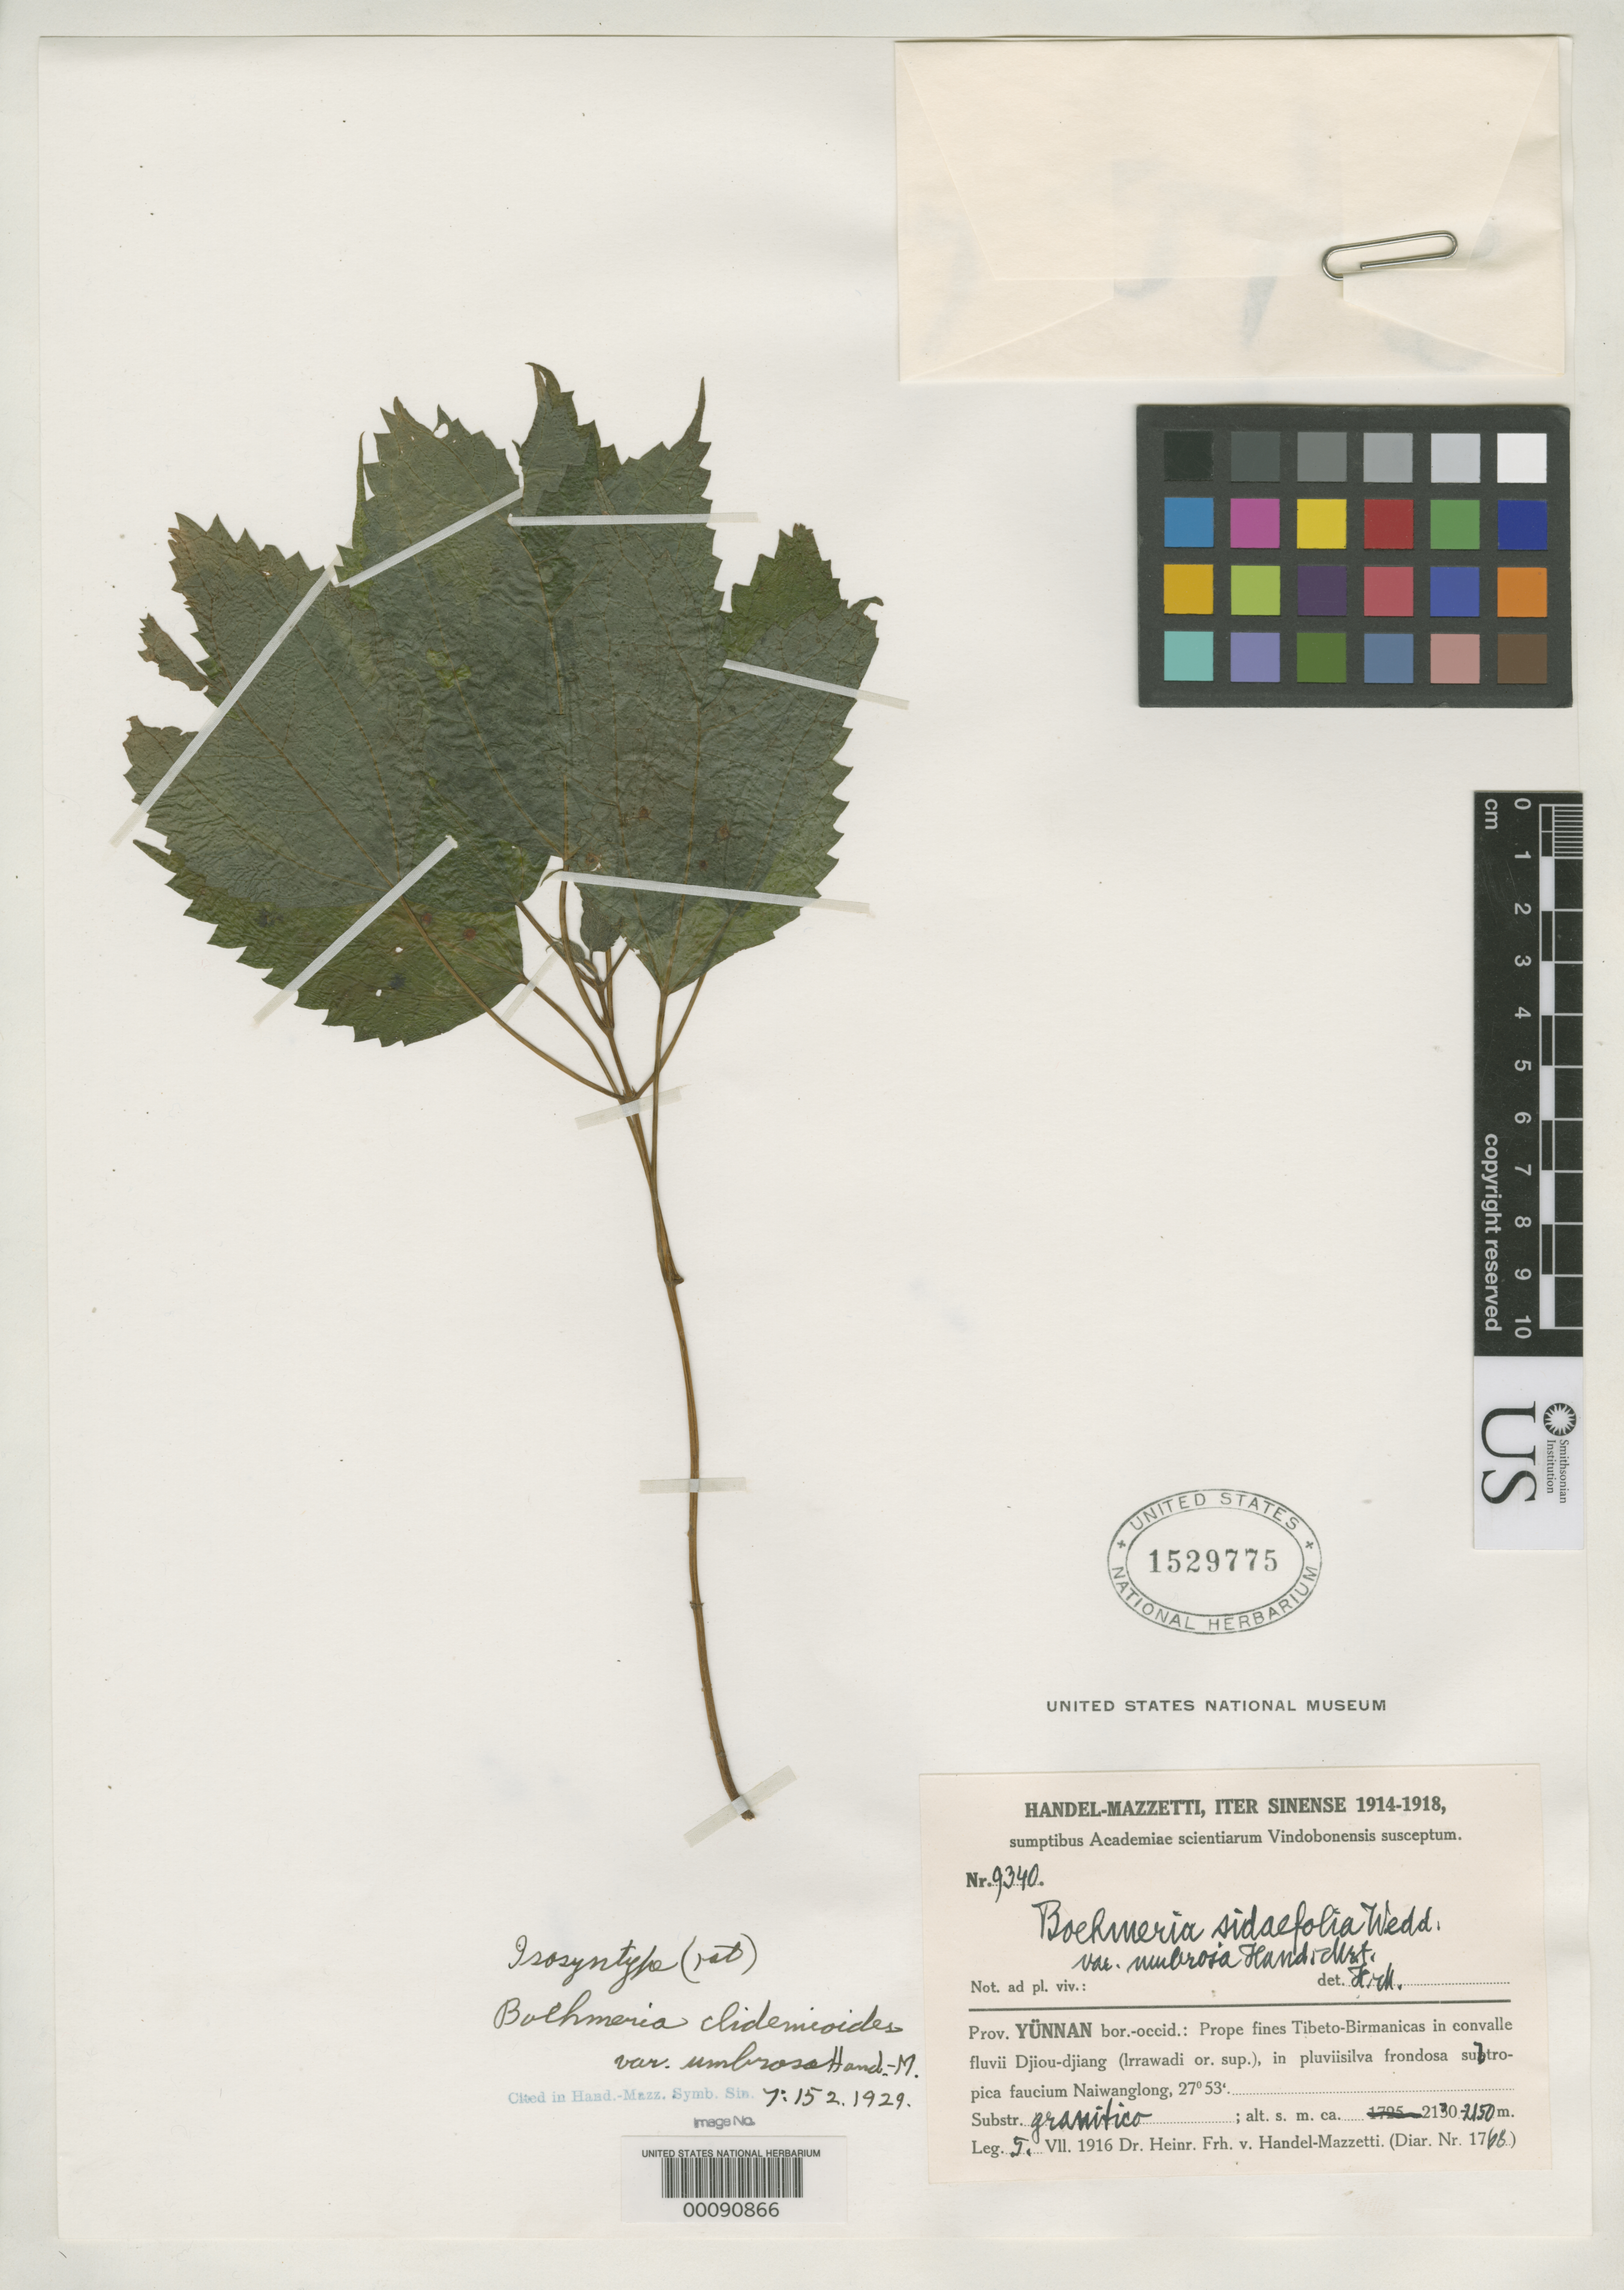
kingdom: Plantae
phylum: Tracheophyta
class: Magnoliopsida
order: Rosales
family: Urticaceae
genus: Boehmeria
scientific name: Boehmeria clidemioides var. umbrosa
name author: Hand.-Mazz.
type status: Isosyntype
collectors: H. Handel-Mazzetti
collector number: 9340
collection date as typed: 05 Jul 1916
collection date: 1916-07-05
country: China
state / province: Yunnan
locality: Prope Finestibeto-Birmanicas, Djiou-Djiang, Naiwangkong.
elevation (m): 2130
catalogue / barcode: US 1529775